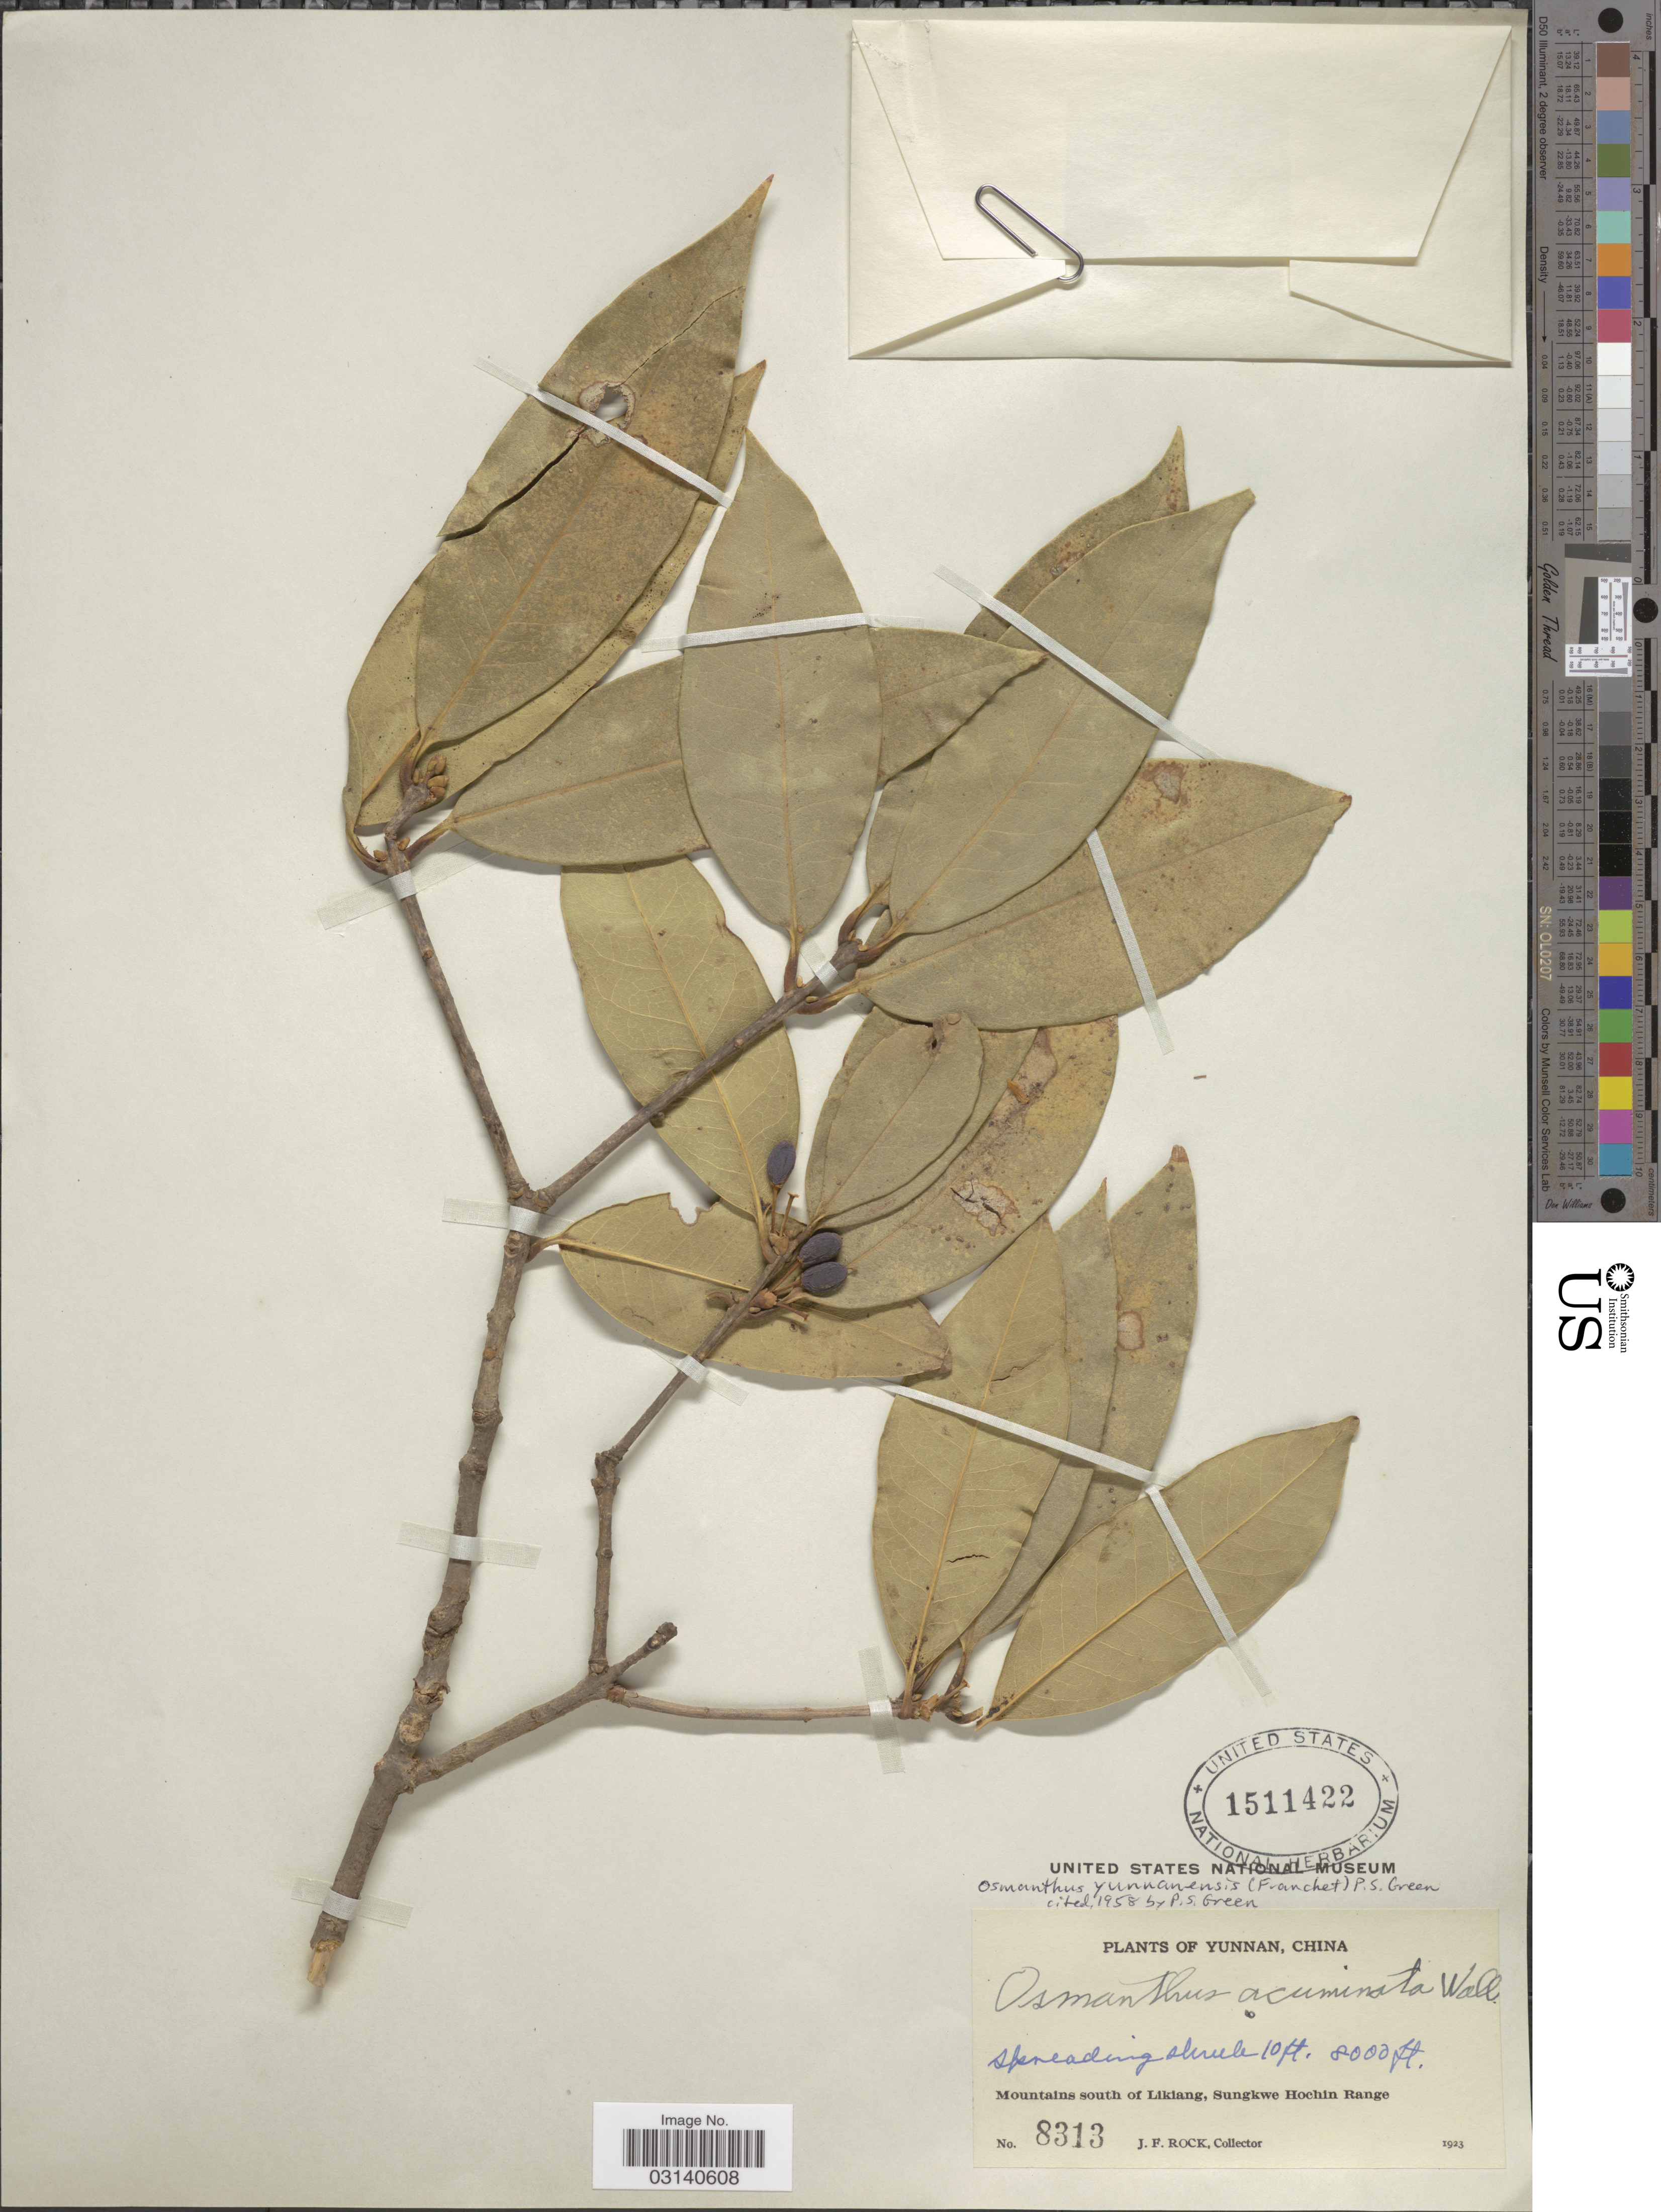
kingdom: Plantae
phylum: Tracheophyta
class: Magnoliopsida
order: Lamiales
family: Oleaceae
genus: Osmanthus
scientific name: Osmanthus yunnanensis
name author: (Franch.) P.S. Green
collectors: J. Rock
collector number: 8313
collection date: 1923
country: China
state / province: Yunnan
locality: Yunnan, Mountains south of Likiang, Sungkwe Hochin Range.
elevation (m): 2438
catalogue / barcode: US 1511422